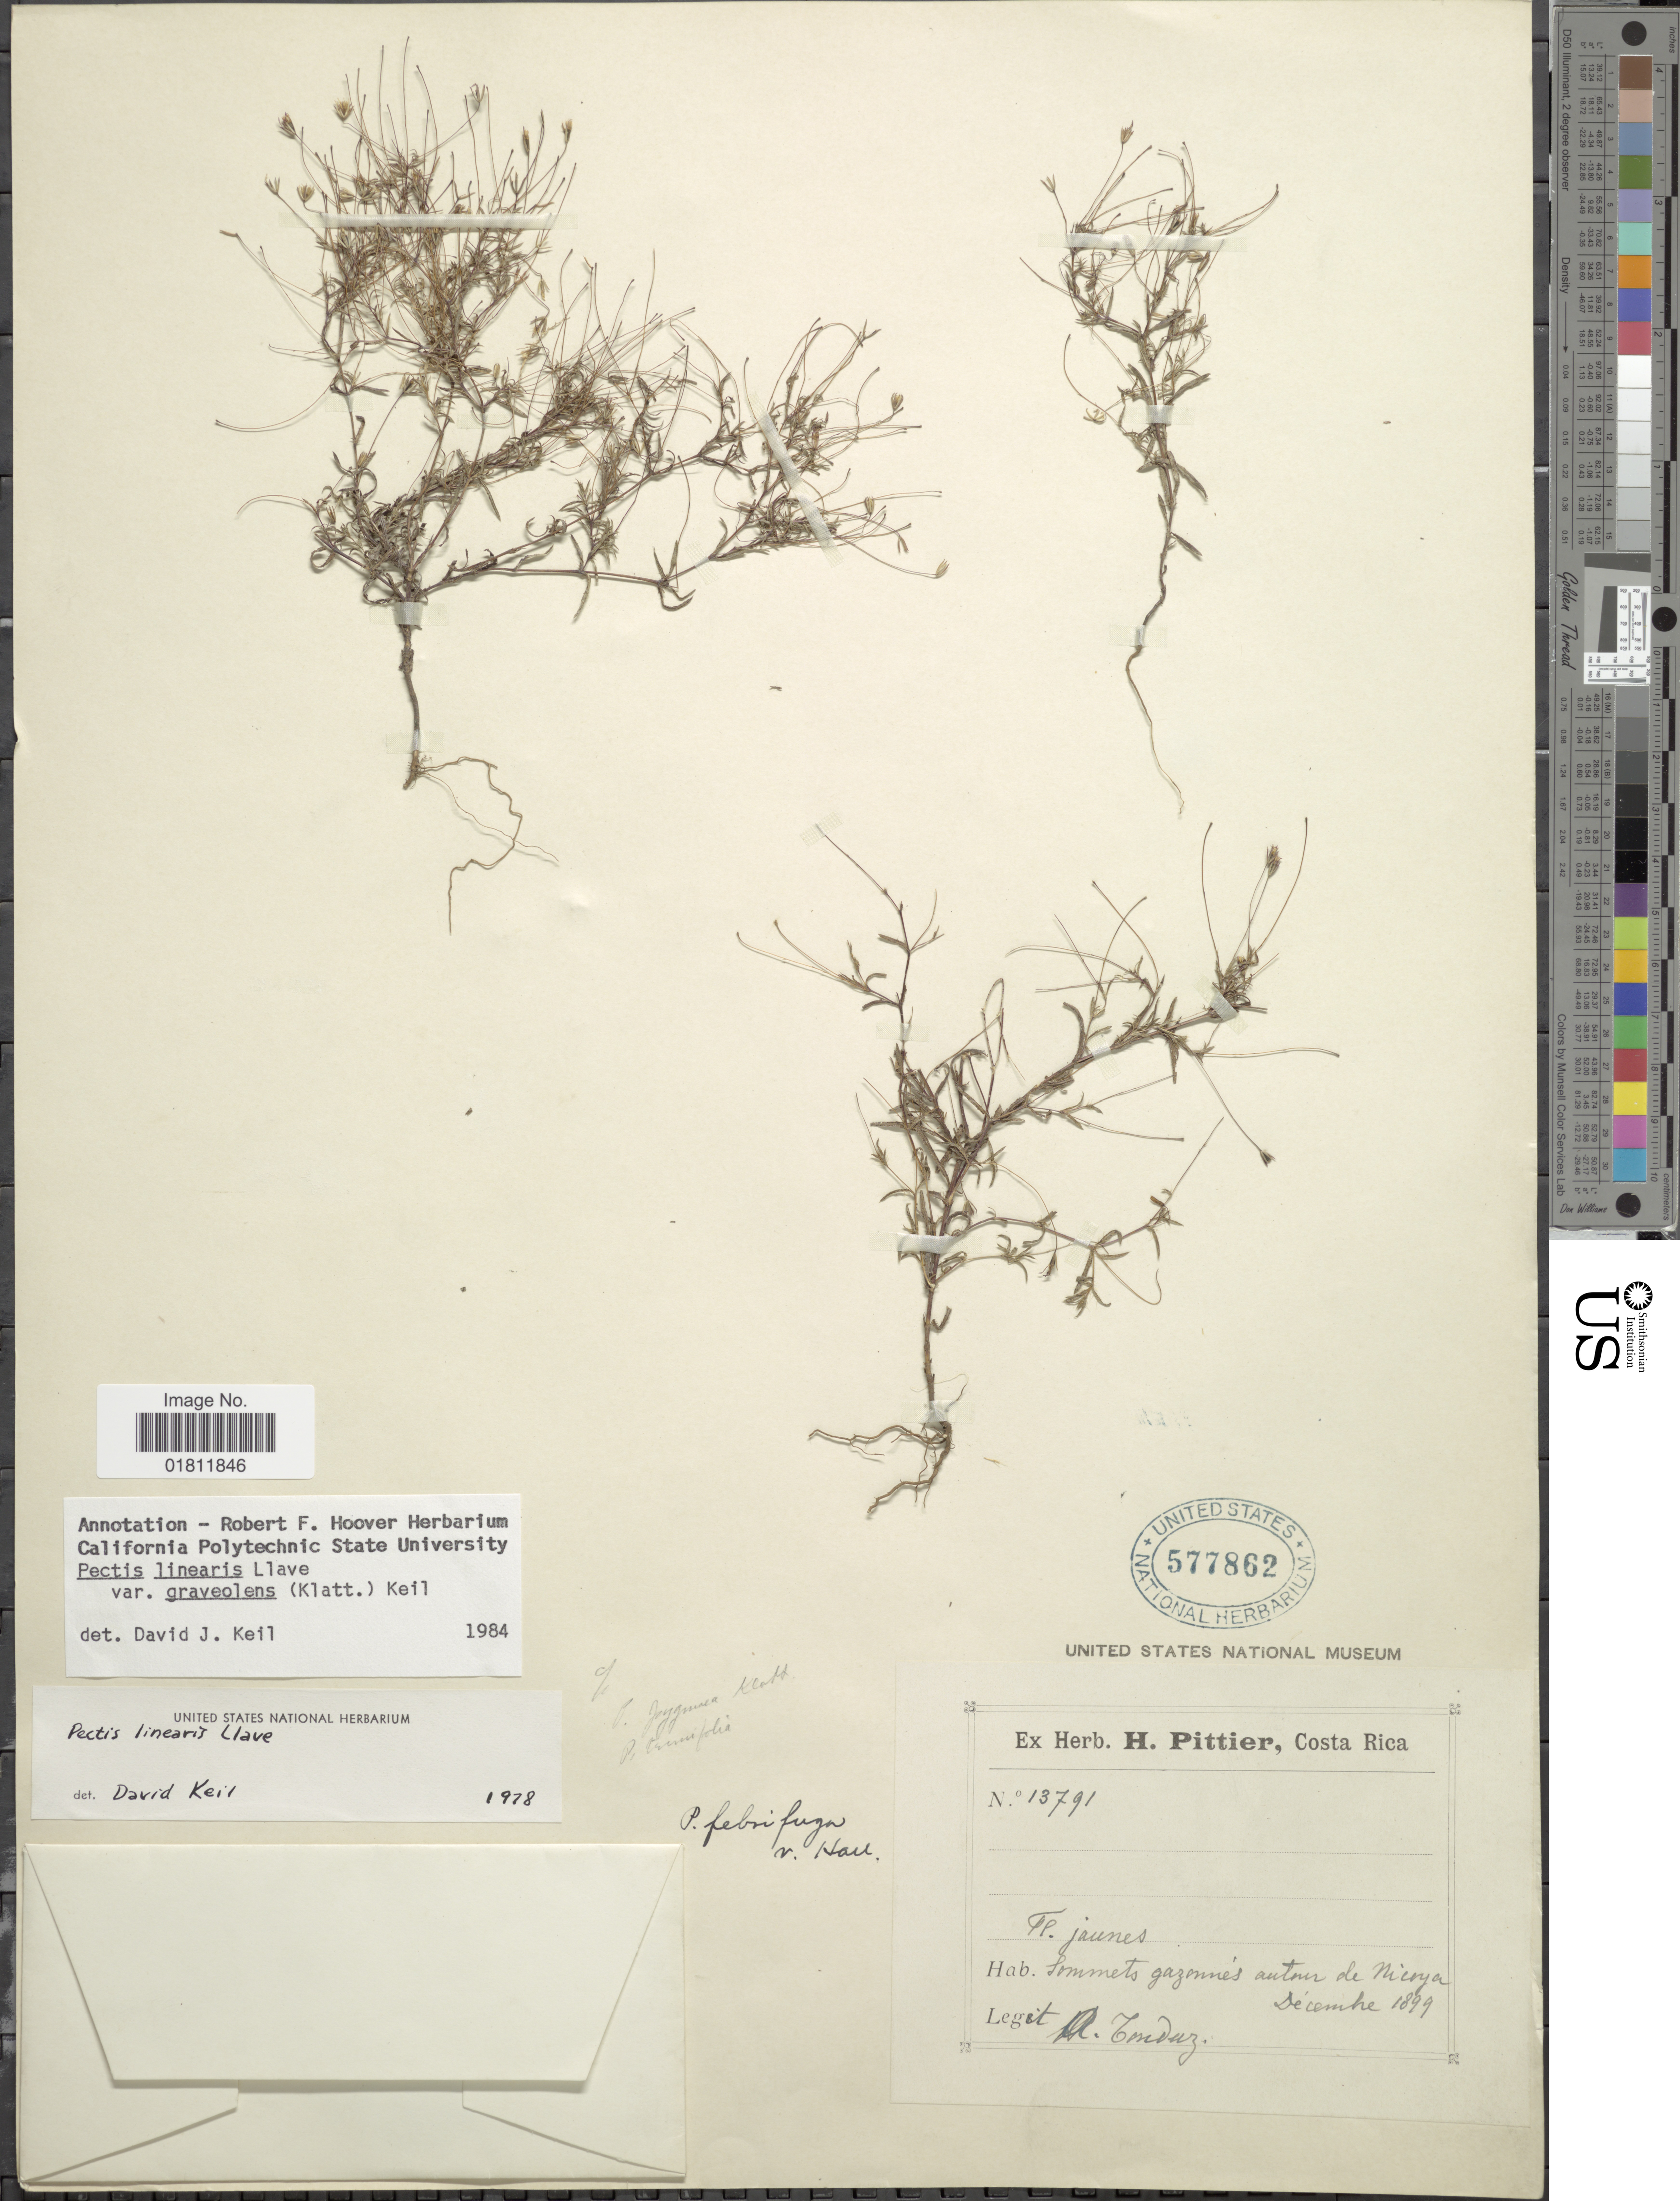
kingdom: Plantae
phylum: Tracheophyta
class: Magnoliopsida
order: Asterales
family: Asteraceae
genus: Pectis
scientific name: Pectis linearis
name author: La Llave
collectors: A. Tonduz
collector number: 13791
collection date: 1899-12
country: Costa Rica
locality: Sommets gazonnés autun de Nicoya.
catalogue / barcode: US 577862